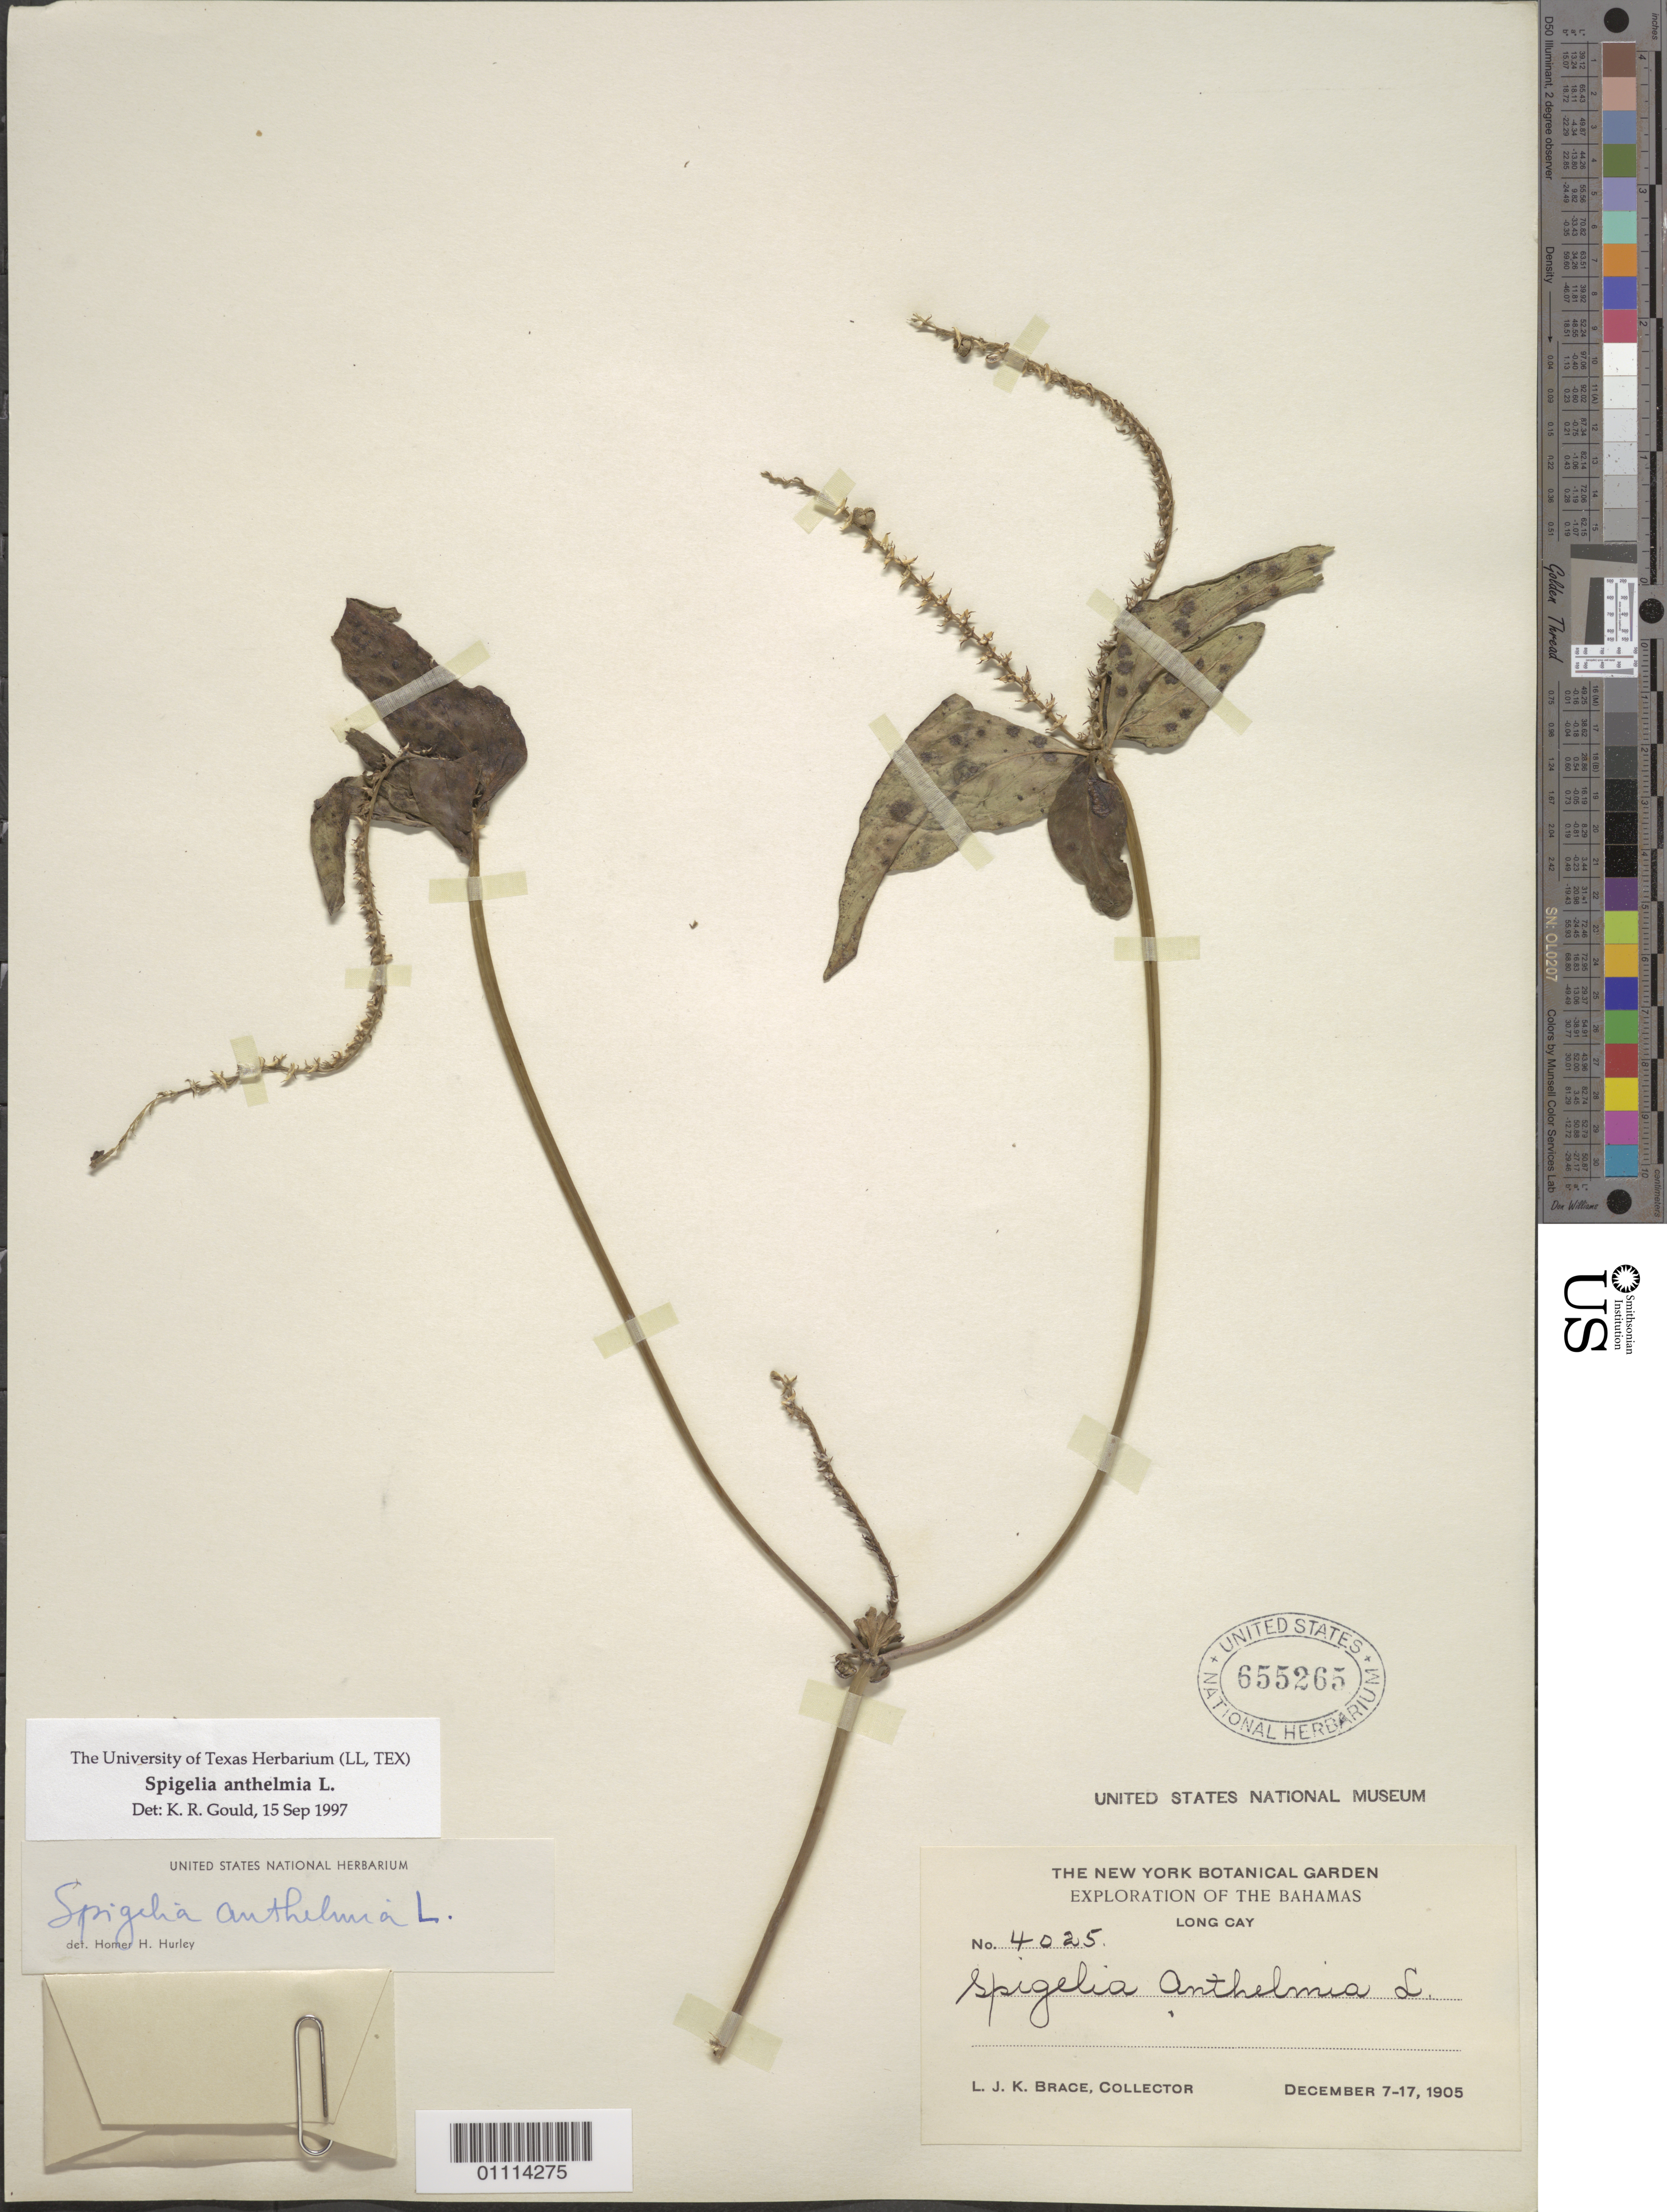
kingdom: Plantae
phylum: Tracheophyta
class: Magnoliopsida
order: Gentianales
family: Loganiaceae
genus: Spigelia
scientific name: Spigelia anthelmia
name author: L.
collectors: L. J. K. Brace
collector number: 4025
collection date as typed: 07 Dec 1905 to 17 Dec 1905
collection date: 1905-12-07/1905-12-17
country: Bahamas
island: Long Cay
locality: Long Cay.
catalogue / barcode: US 655265